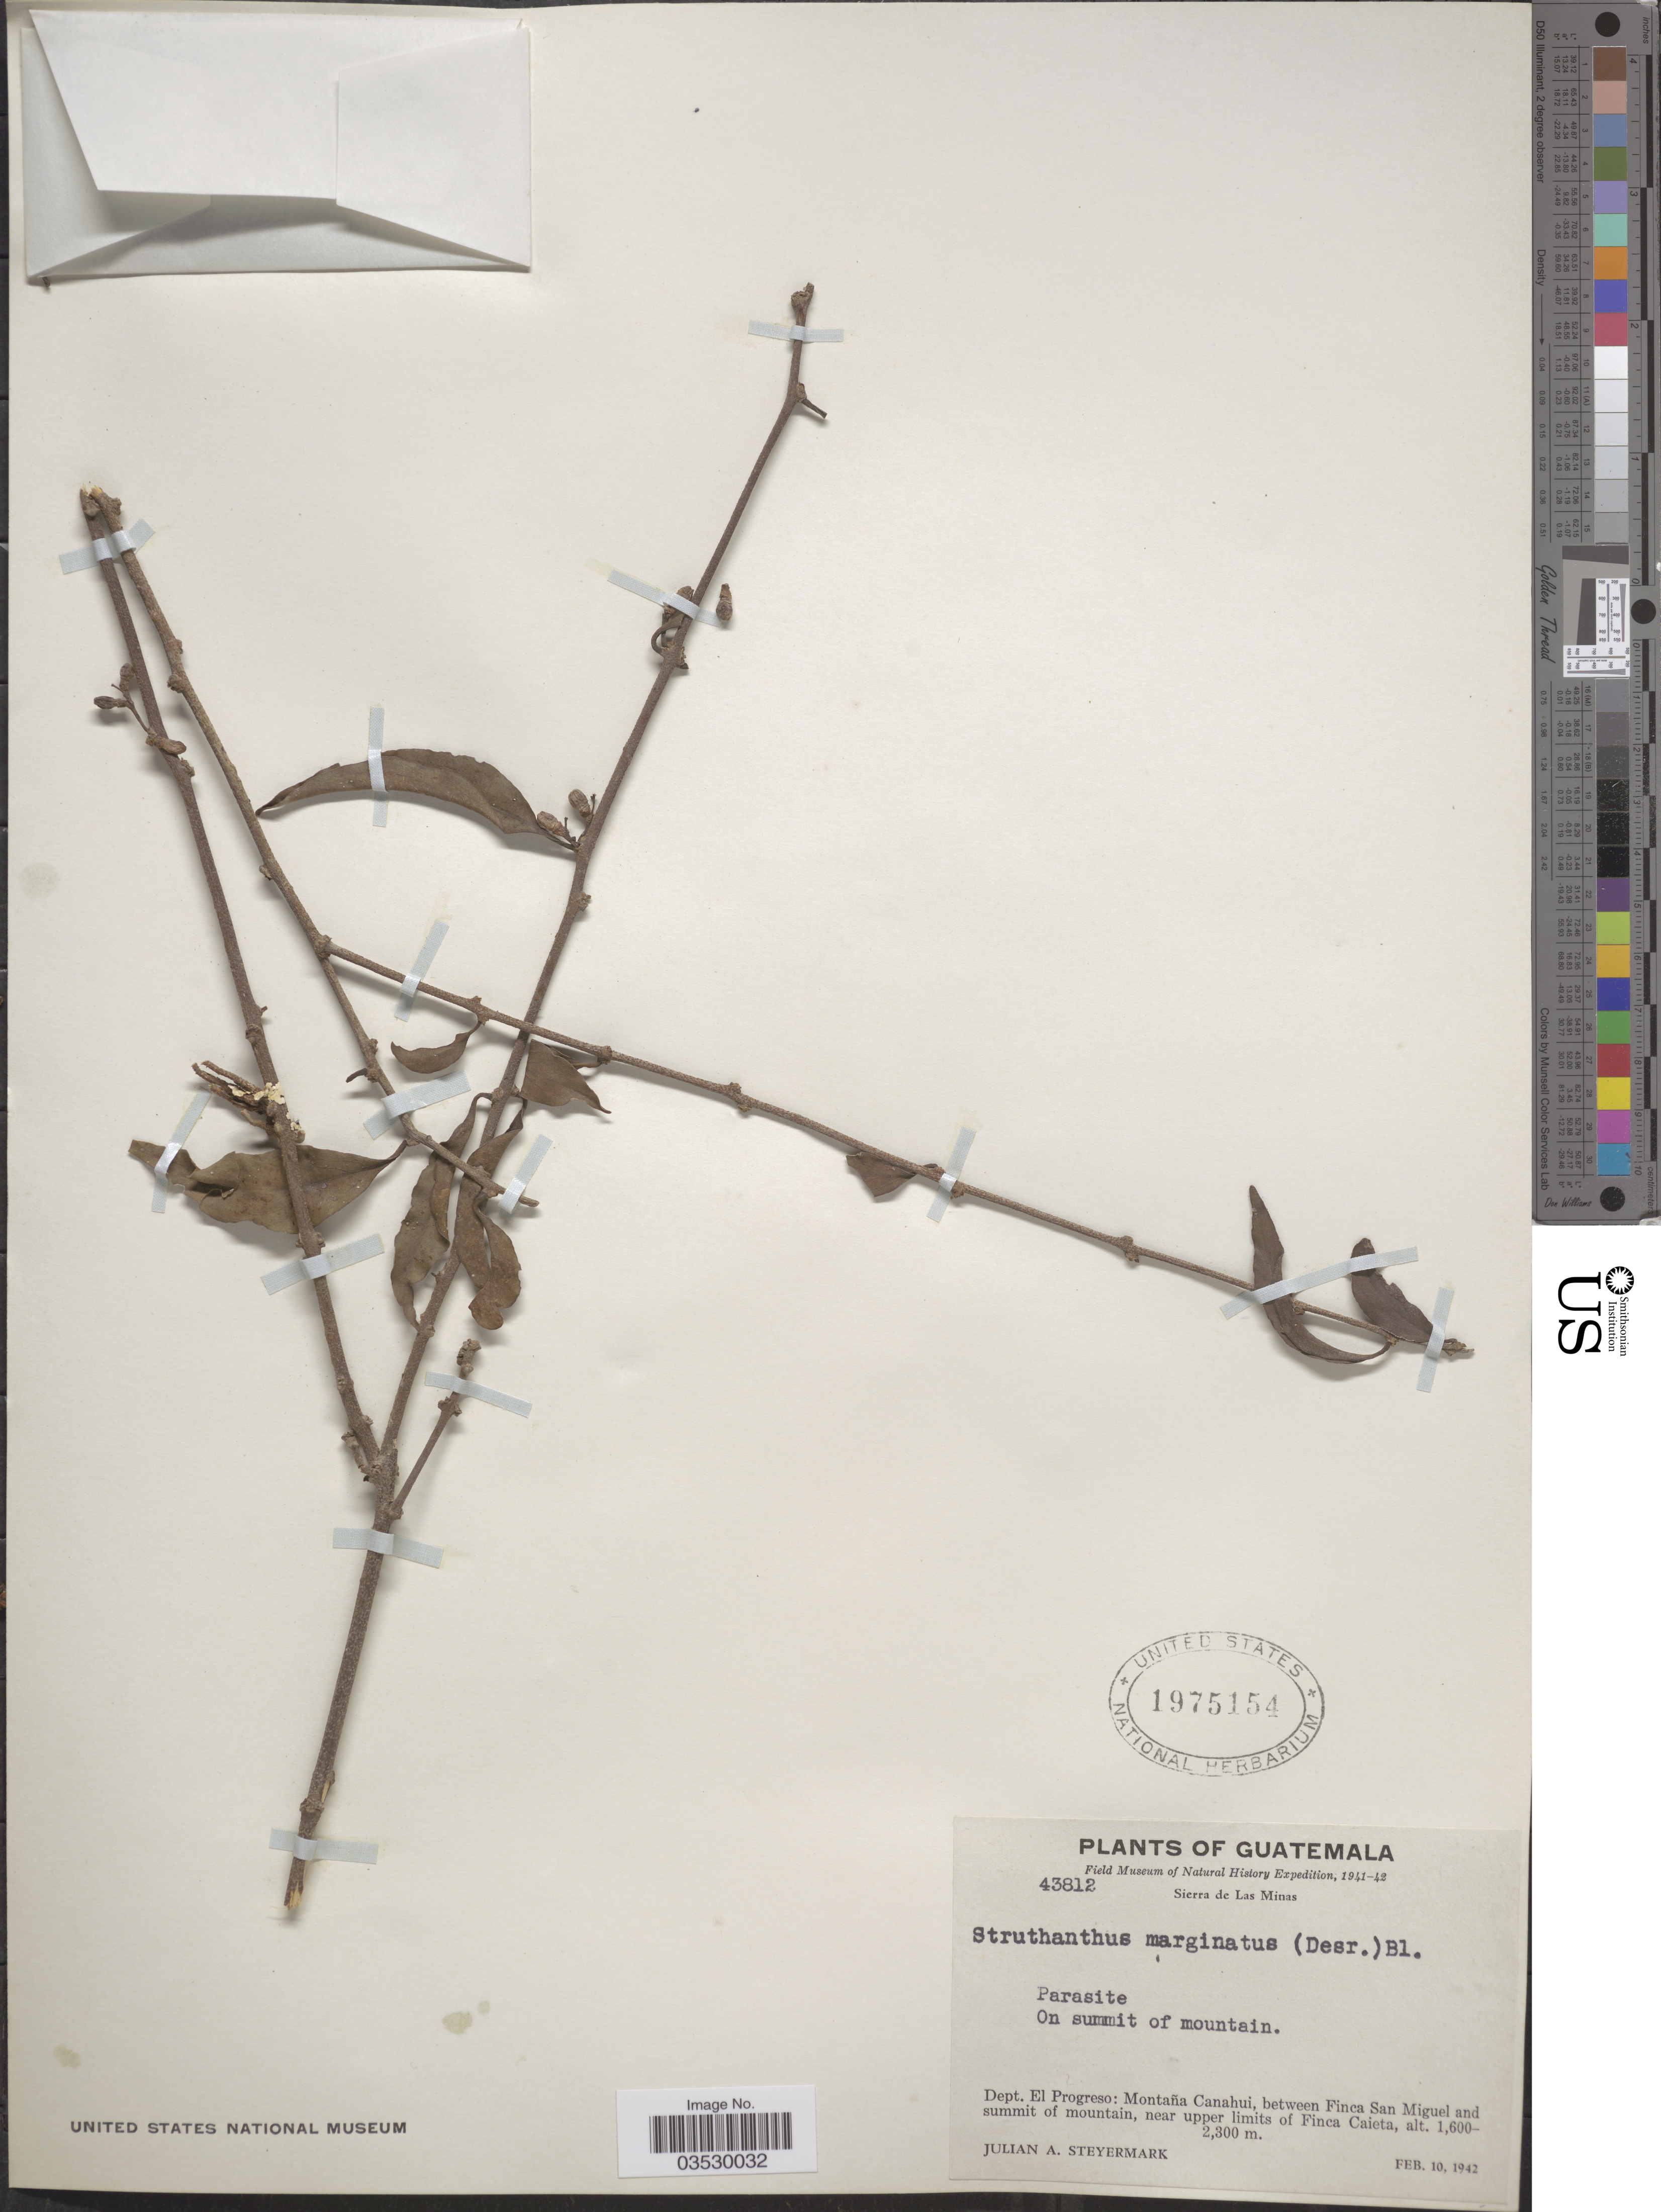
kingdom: Plantae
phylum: Tracheophyta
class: Magnoliopsida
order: Santalales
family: Loranthaceae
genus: Struthanthus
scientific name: Struthanthus marginatus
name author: (Desr.) Blume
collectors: J. Steyermark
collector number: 43812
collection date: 1942-02-10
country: Guatemala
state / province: El Progreso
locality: Dept. El Progreso: Montaña Canahui, between Finca San Miguel and summit of mountain, near upper limits of Finca Caieta.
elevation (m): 1600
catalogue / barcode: US 1975154